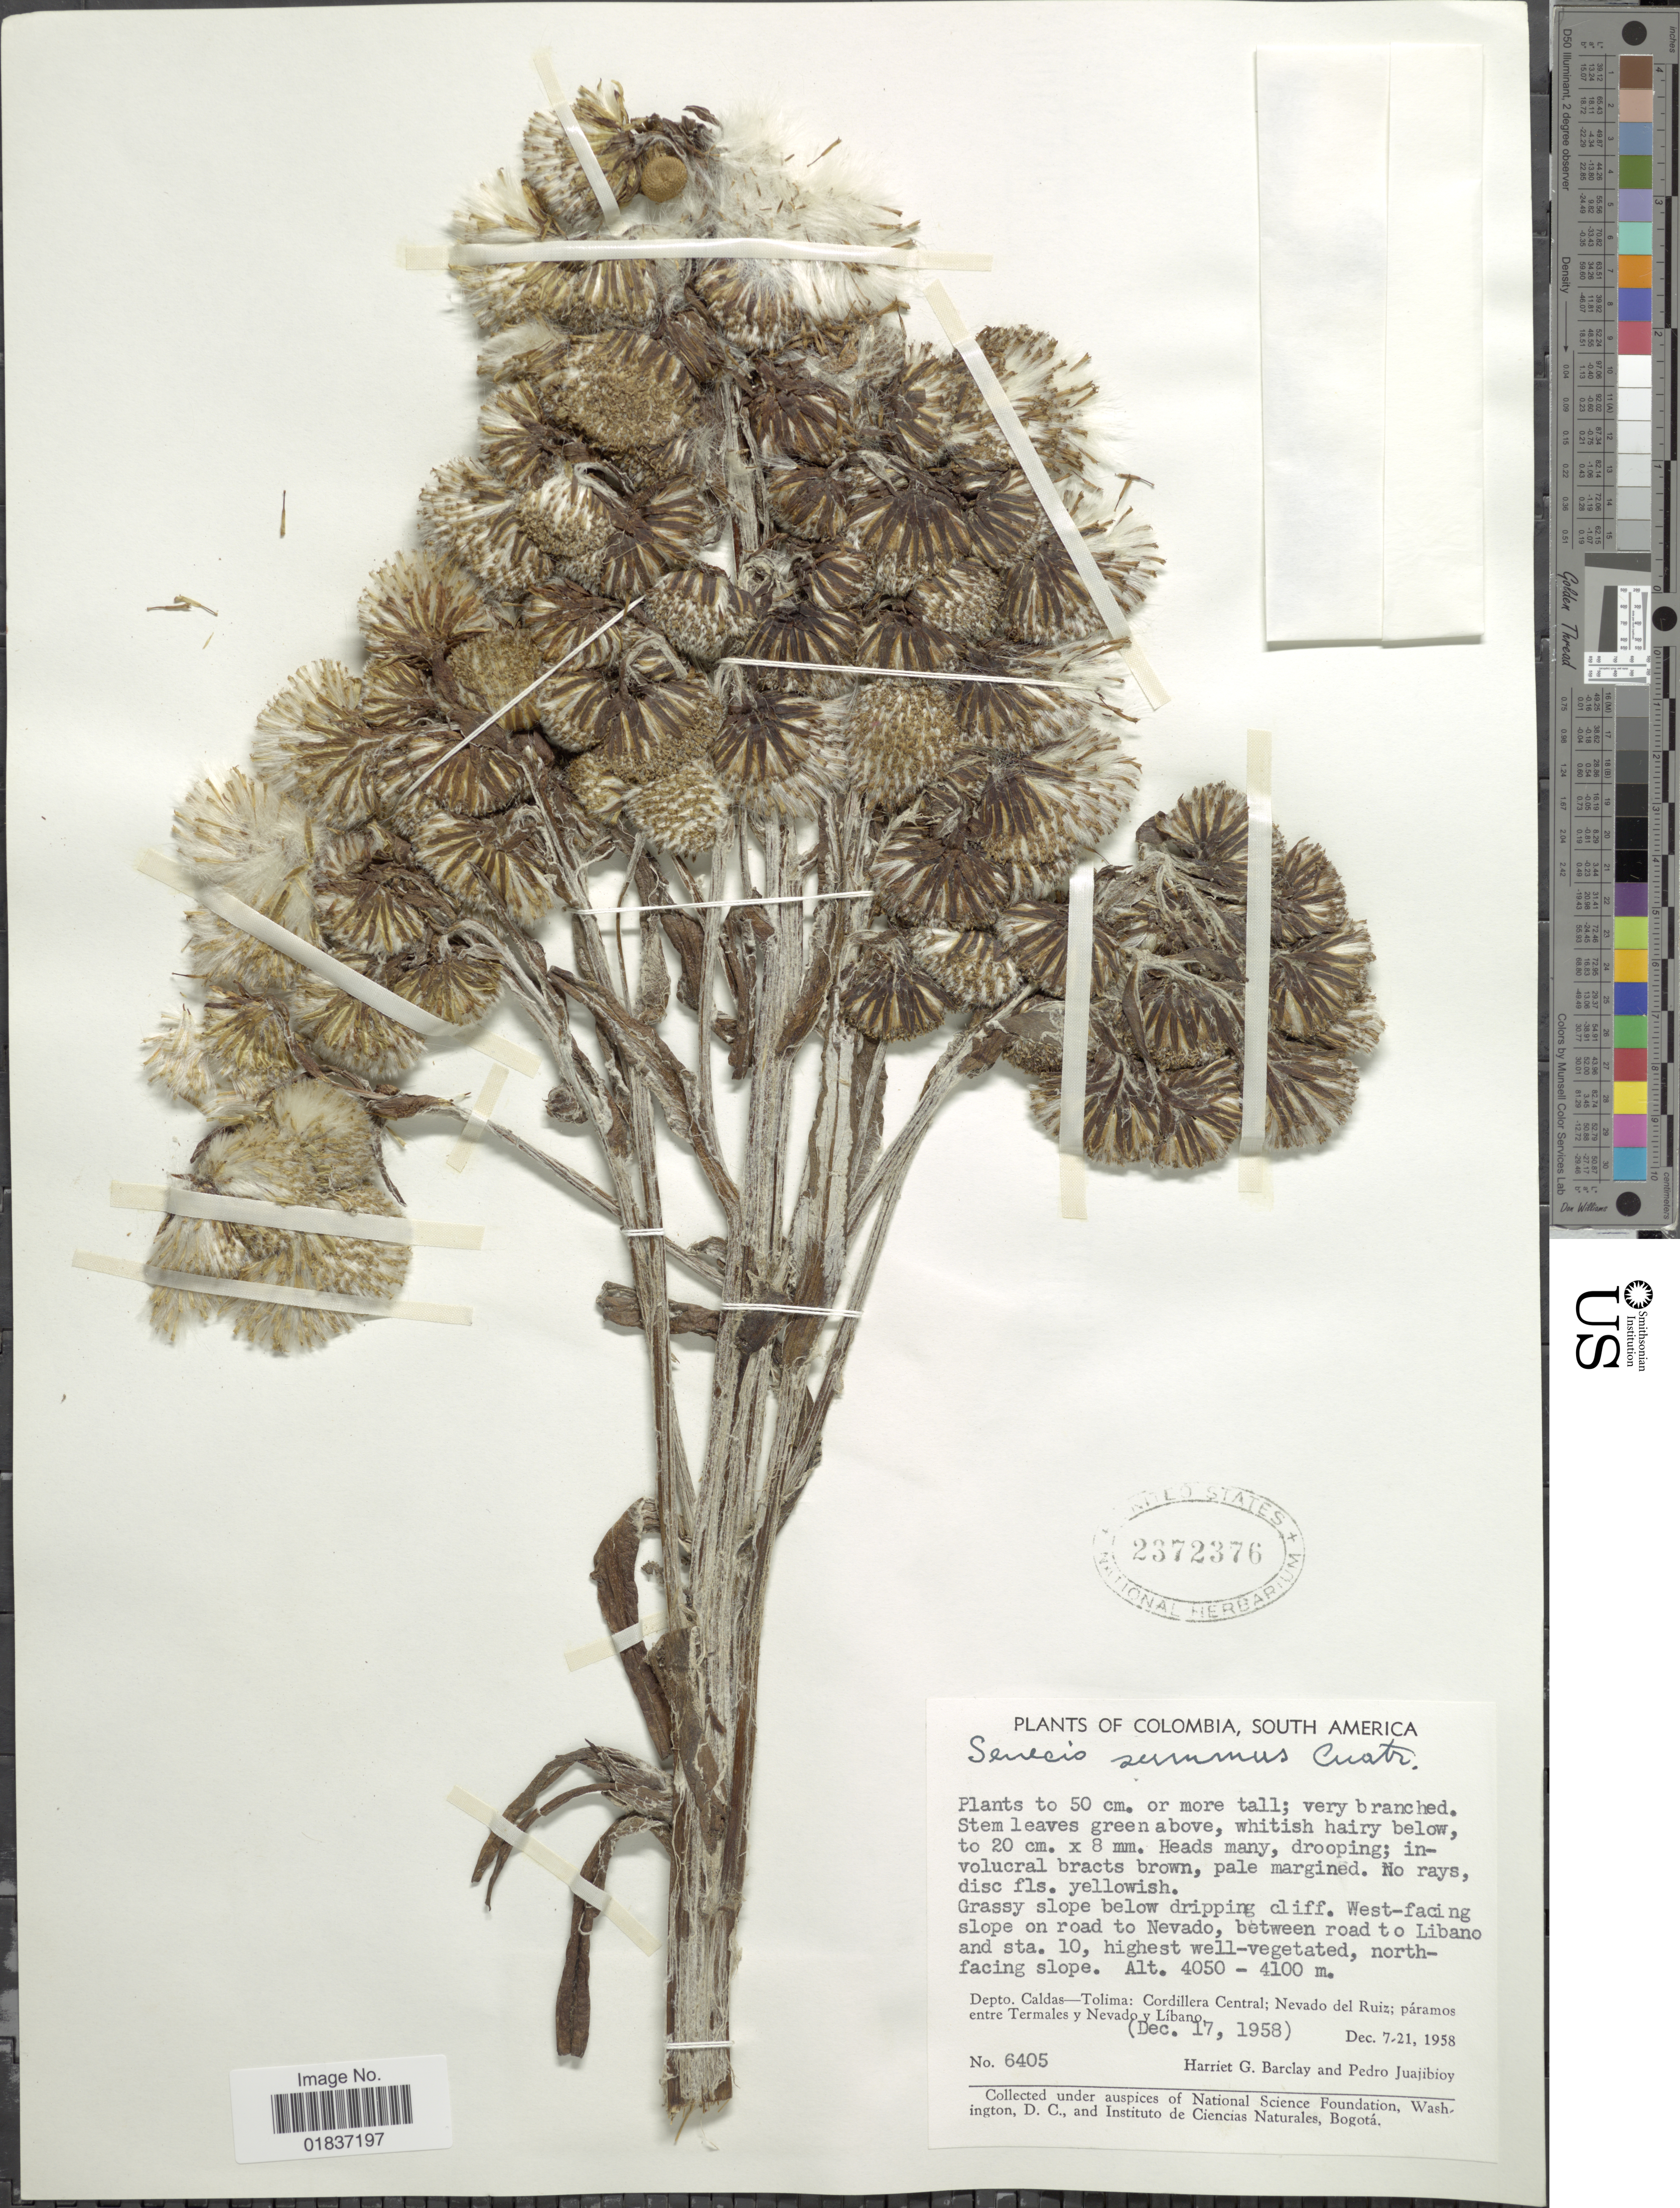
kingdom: Plantae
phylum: Tracheophyta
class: Magnoliopsida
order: Asterales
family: Asteraceae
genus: Senecio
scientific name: Senecio culcitioides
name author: Sch. Bip.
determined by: Salomon, Luciana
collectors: H. G. Barclay & P. Juajibioy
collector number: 6405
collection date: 1958-12-07/1958-12-21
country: Colombia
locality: West-facing sloipe on road to Nevado, between road to Libano and sta. 10. Depto. Caldas-Tolima: Cordillea Central; Nevado del Ruiz; paramo entre Termales y Nevado y Libano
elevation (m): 4050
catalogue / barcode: US 2372376